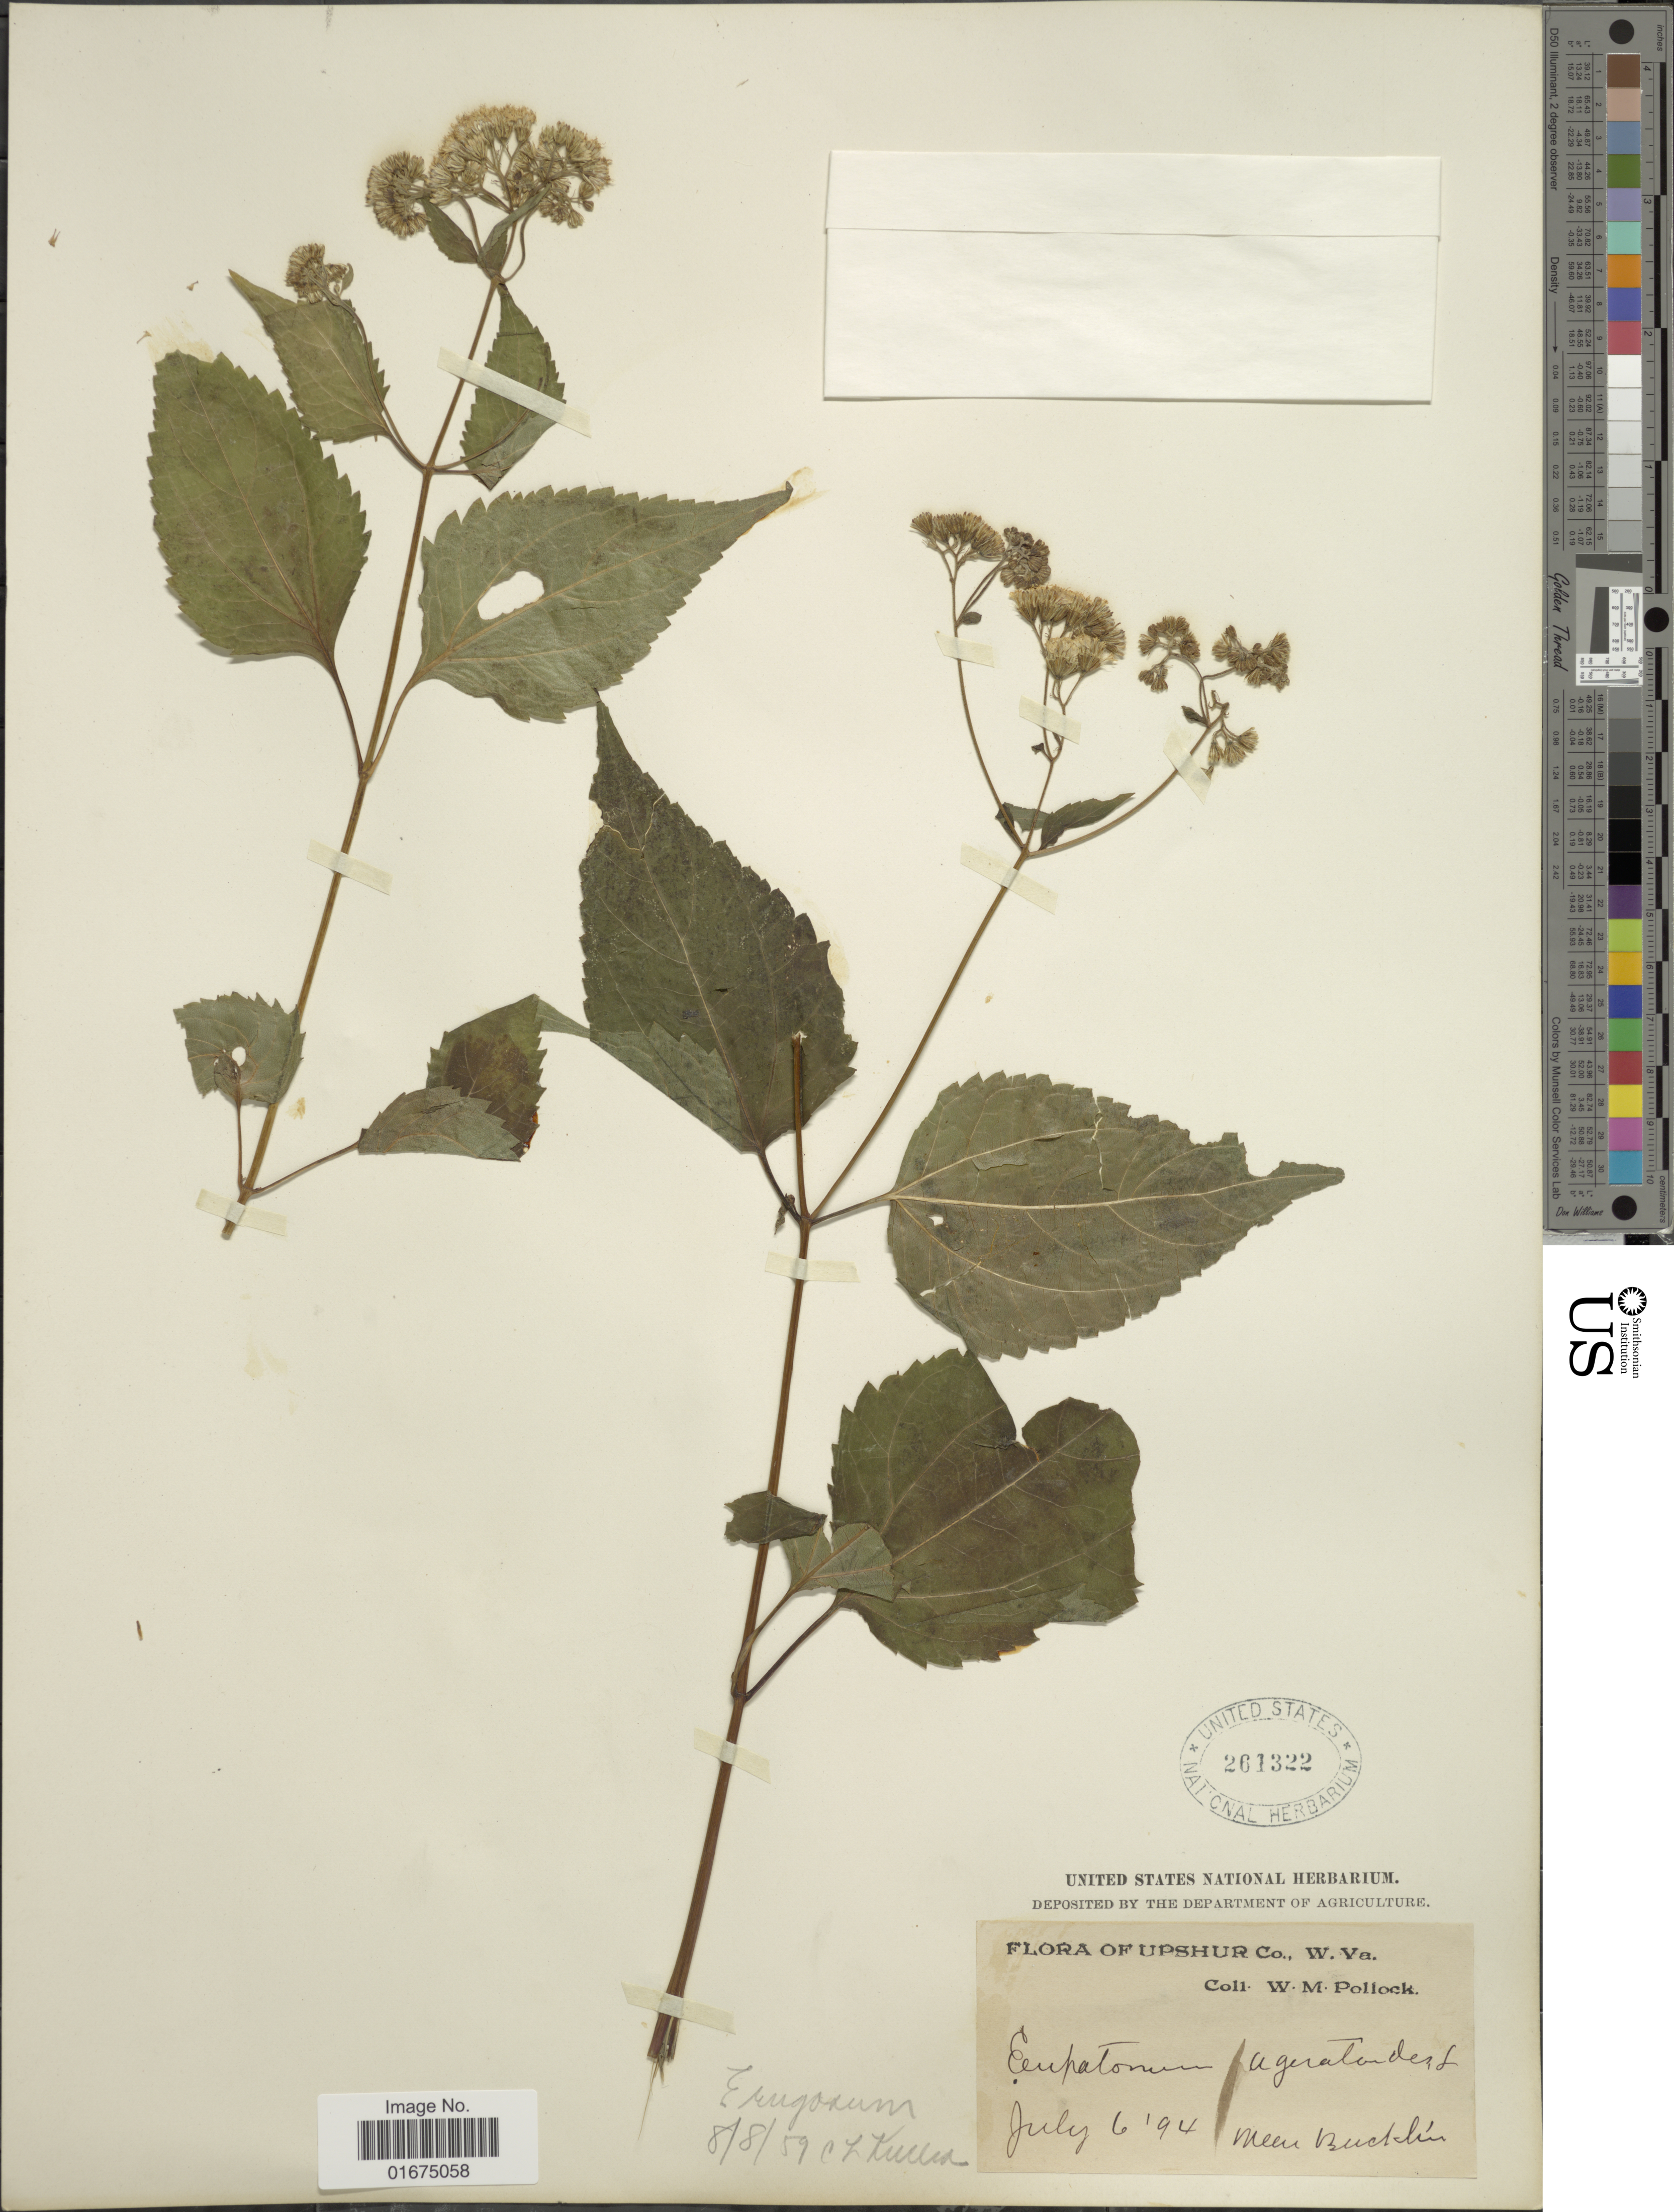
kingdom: Plantae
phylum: Tracheophyta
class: Magnoliopsida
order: Asterales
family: Asteraceae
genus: Ageratina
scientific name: Ageratina altissima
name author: (L.) R.M. King & H. Rob.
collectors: W. M. Pollock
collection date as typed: Transcribed d/m/y: 6/7/94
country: United States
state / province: West Virginia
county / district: Upshur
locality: near Bucklin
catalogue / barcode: US 261322